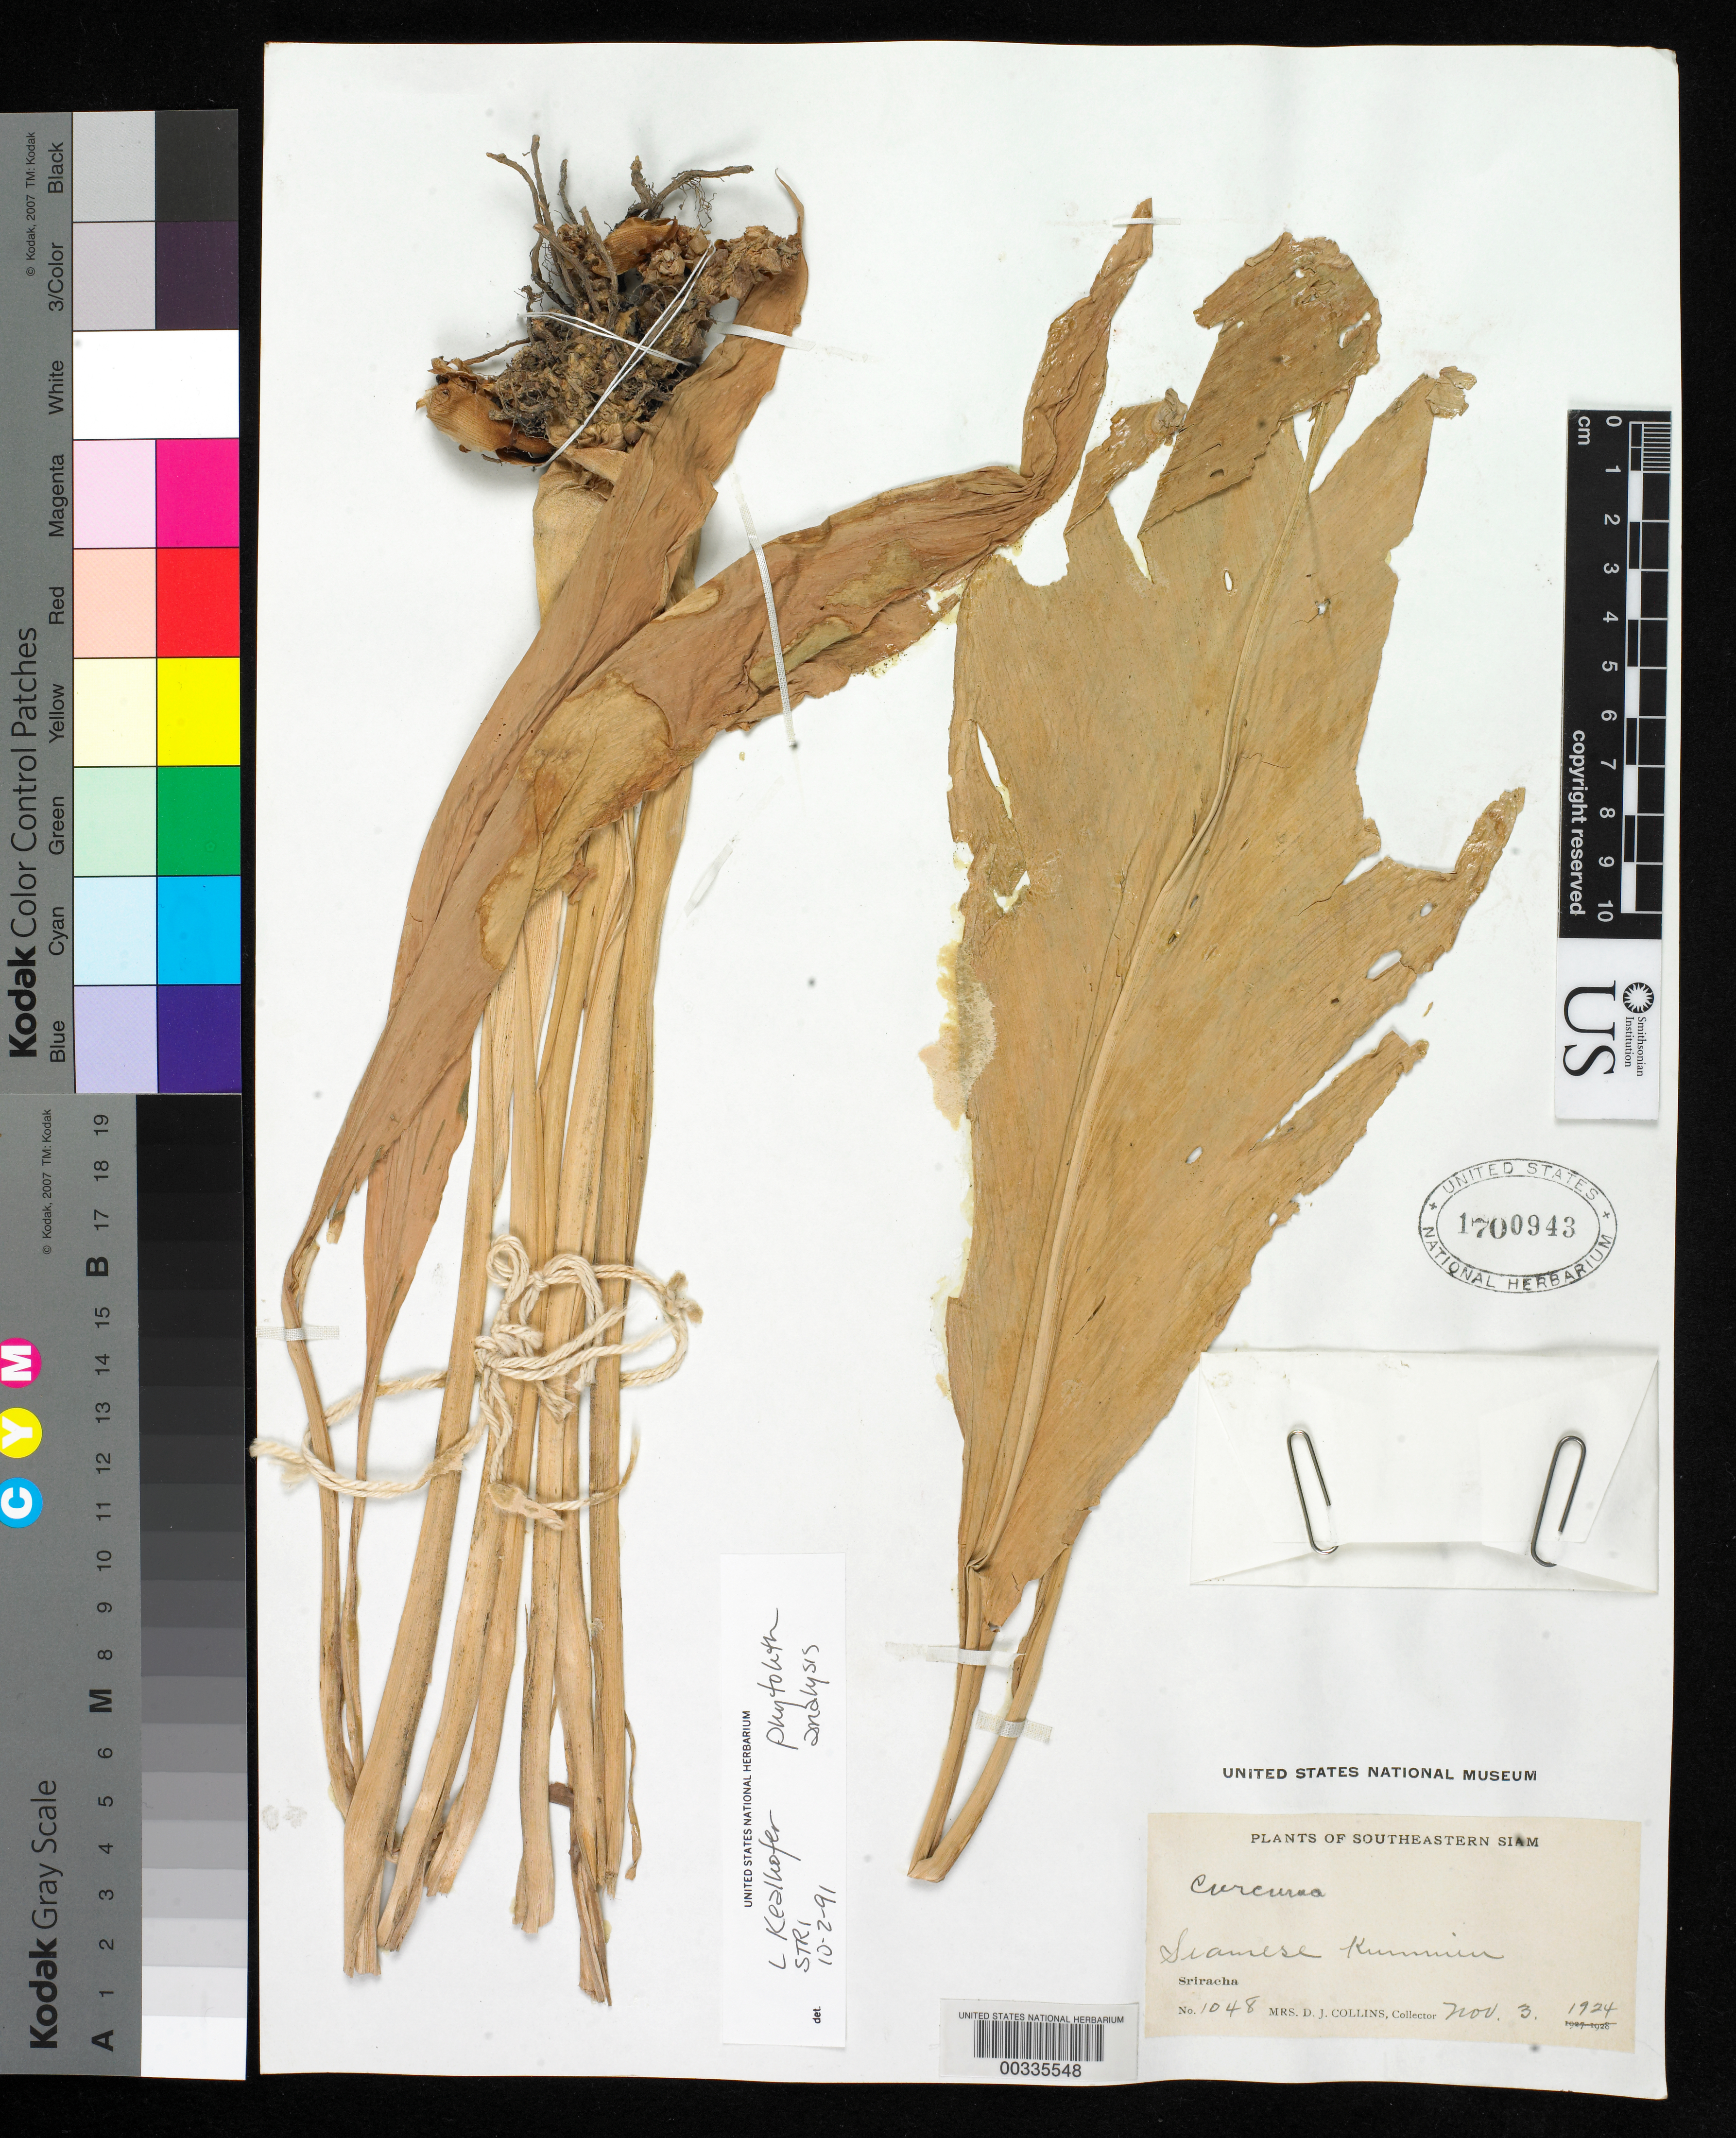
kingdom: Plantae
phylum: Tracheophyta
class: Liliopsida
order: Zingiberales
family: Zingiberaceae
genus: Curcuma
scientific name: Curcuma sp.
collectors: Mrs. D. J. Collins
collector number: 1048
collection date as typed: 03 Nov 1924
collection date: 1924-11-03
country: Thailand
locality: Plants of southeastern siam, siamese kummin, sriracha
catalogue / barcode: US 1700943